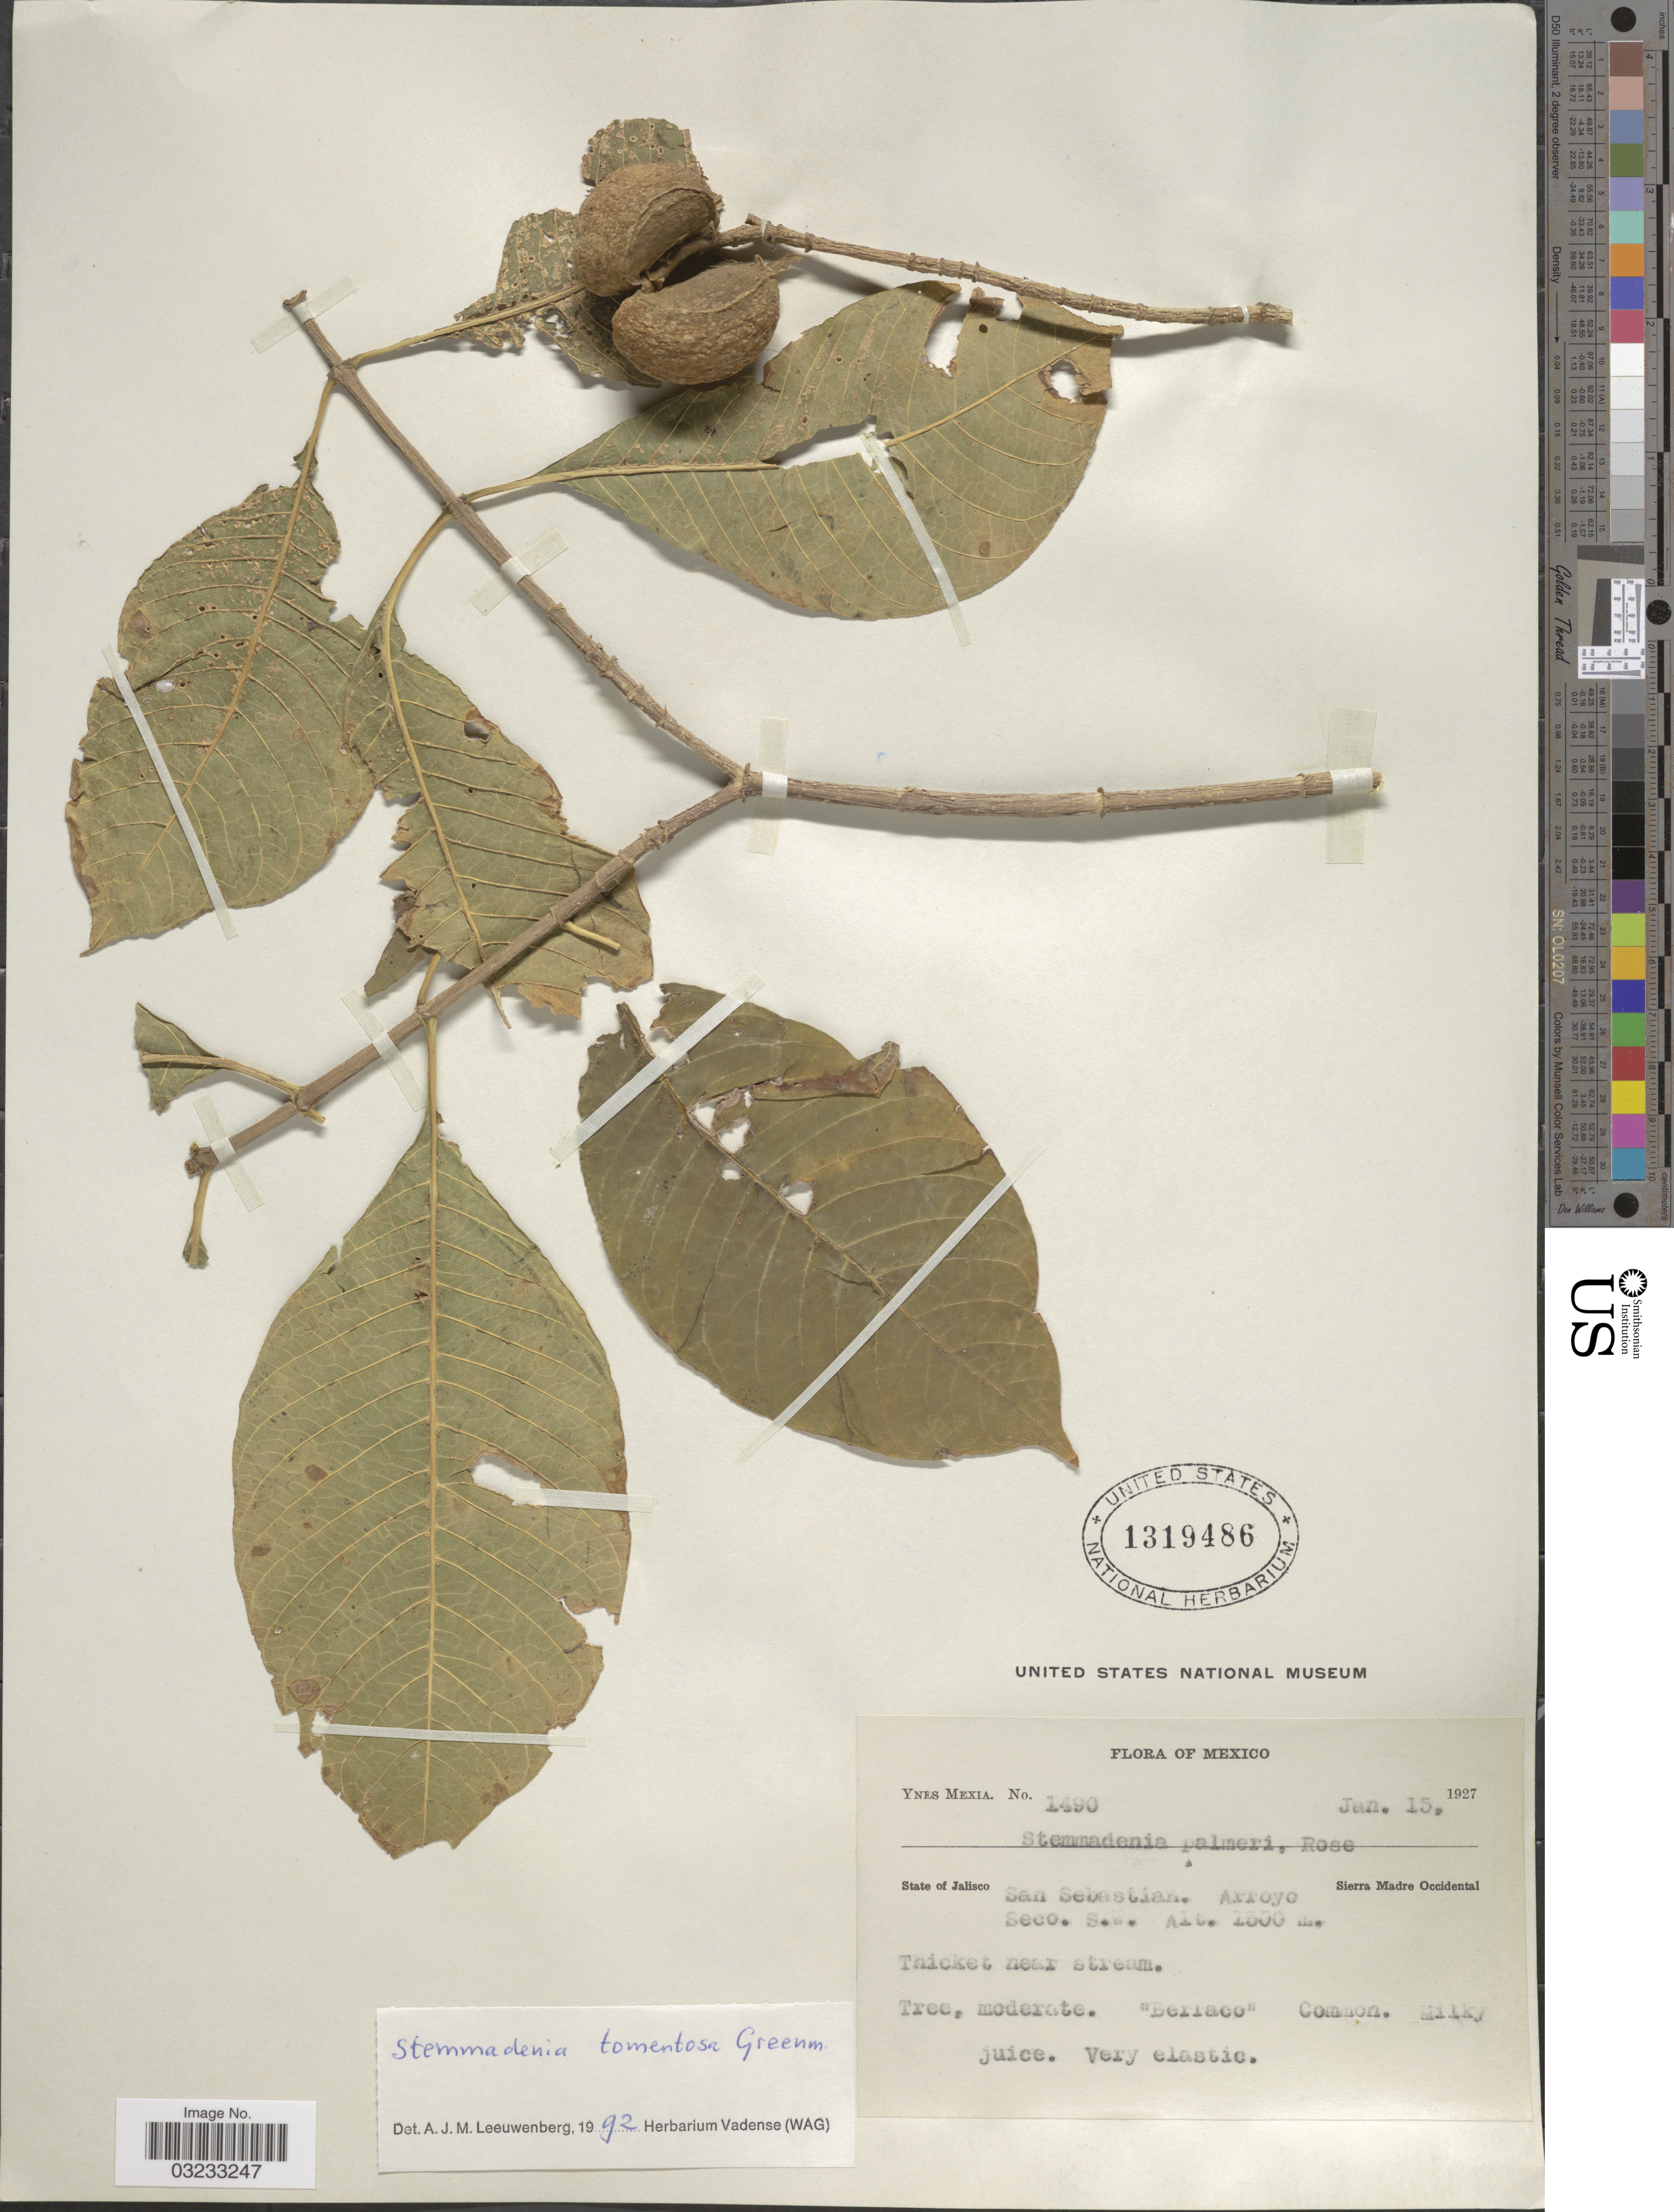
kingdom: Plantae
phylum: Tracheophyta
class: Magnoliopsida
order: Gentianales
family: Apocynaceae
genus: Stemmadenia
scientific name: Stemmadenia tomentosa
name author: Greenm.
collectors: Y. Mexia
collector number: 1490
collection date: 1927-01-15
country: Mexico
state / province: Jalisco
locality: San Sebastian, Arroyo Seco. S.W., Sierra Madre Occidental.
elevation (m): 1300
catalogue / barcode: US 1319486